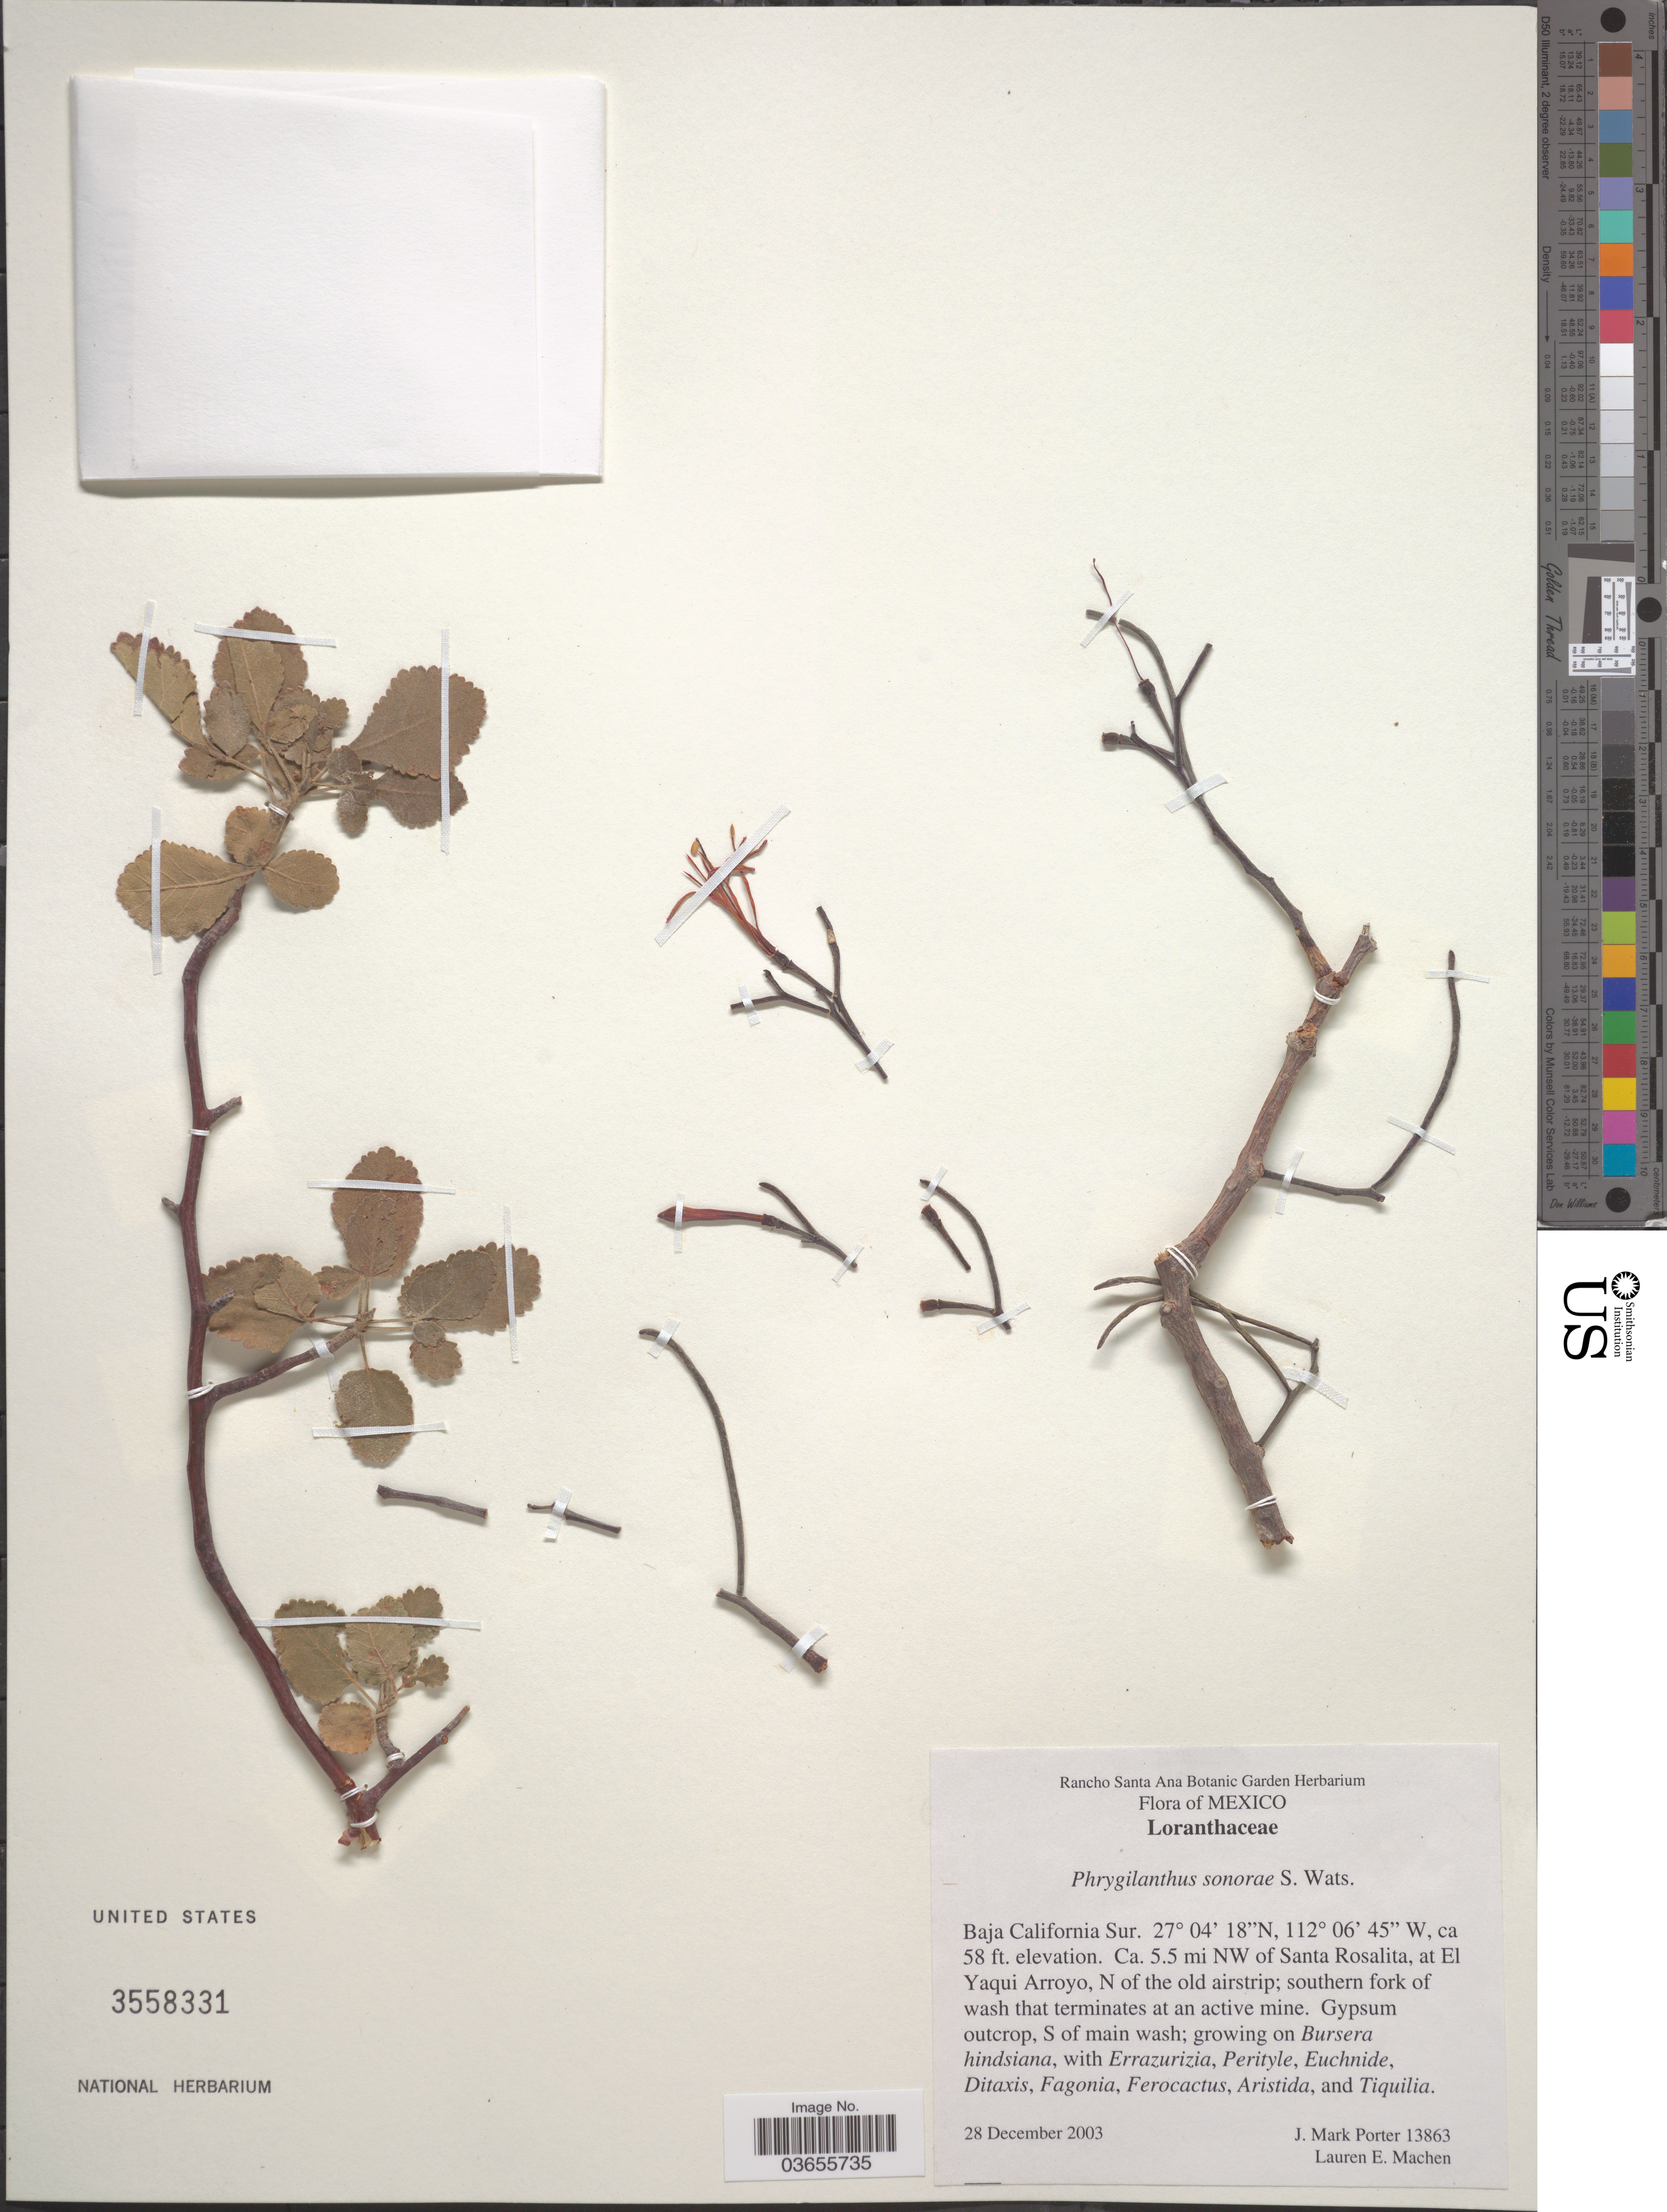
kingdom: Plantae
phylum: Tracheophyta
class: Magnoliopsida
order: Santalales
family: Loranthaceae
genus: Psittacanthus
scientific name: Psittacanthus sonorae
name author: (S. Watson) Kuijt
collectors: J. M. Porter & L. Machen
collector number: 13863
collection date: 2003-12-28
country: Mexico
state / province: Baja California Sur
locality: Ca. 5.5 mi NW of Santa Rosalita, at El Yaqui Arroyo, N of the old airstrip.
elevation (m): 18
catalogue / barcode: US 3558331